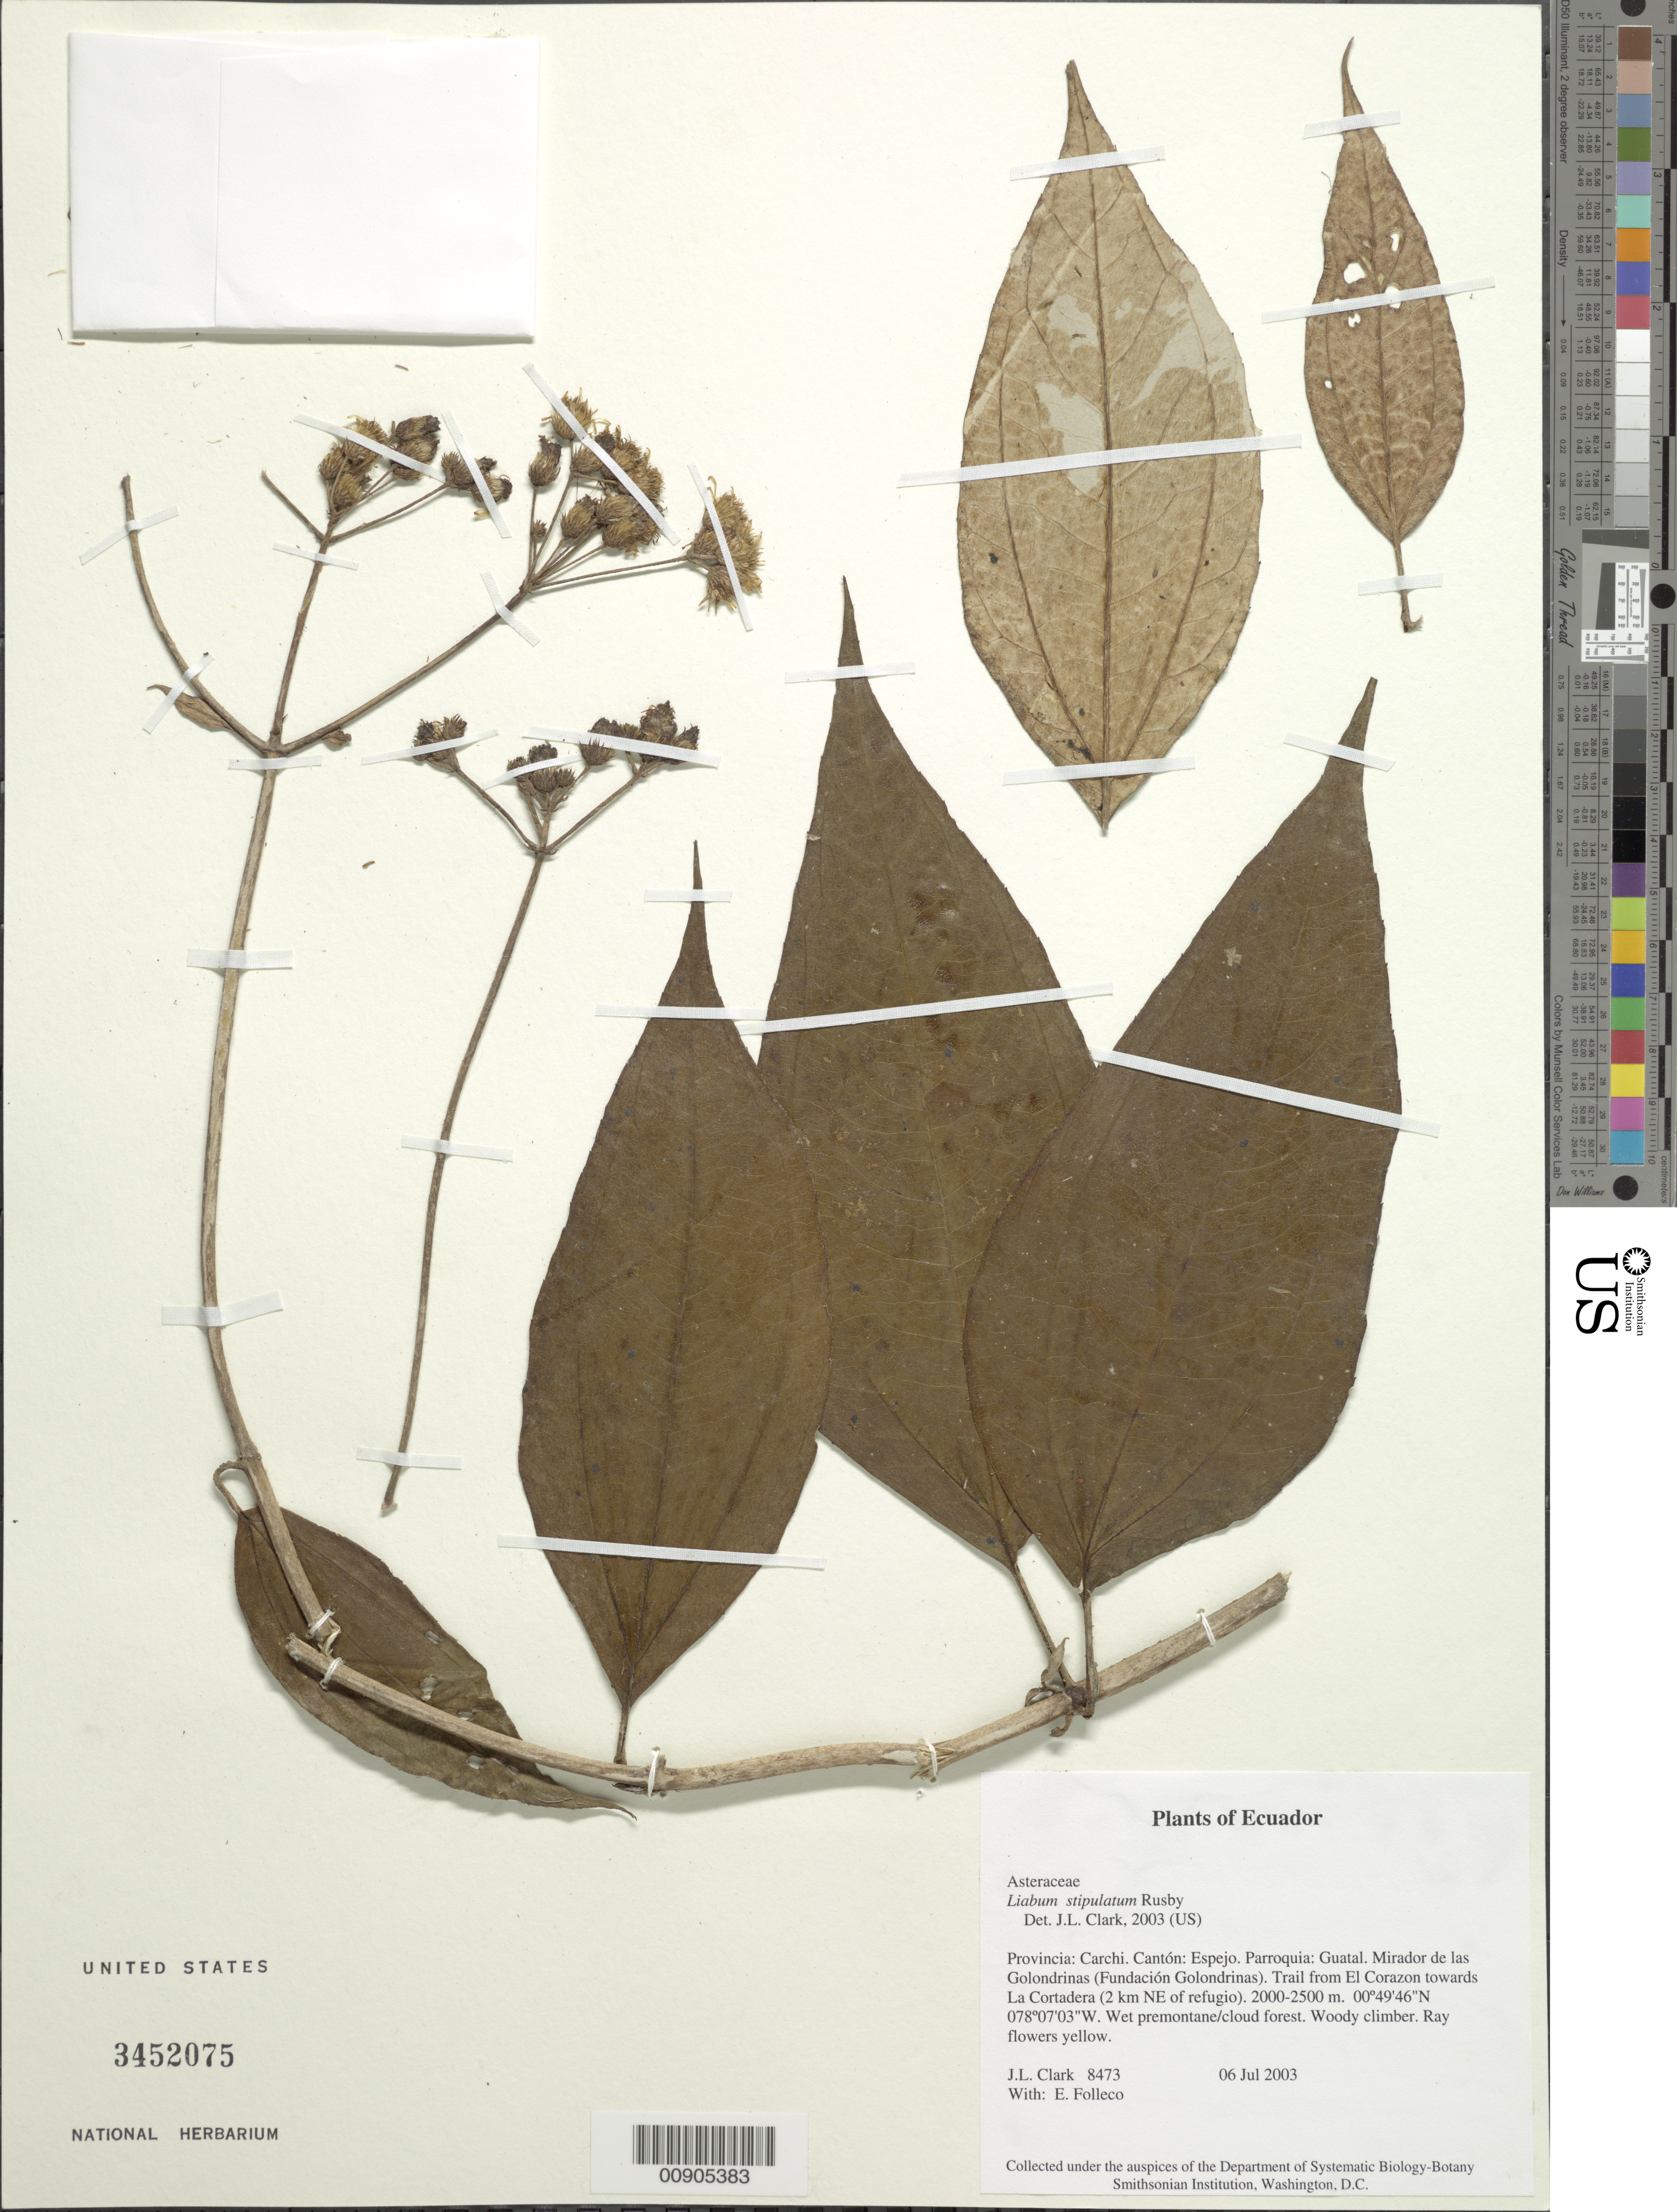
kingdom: Plantae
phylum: Tracheophyta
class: Magnoliopsida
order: Asterales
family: Asteraceae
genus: Liabum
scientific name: Liabum stipulatum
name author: Rusby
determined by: Clark, J. L., (SEL), The Marie Selby Botanical Garden (UNITED STATES)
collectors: J. L. Clark & E. Folleco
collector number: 8473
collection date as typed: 6 July 2003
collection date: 2003-07-06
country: Ecuador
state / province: Carchi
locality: Cantón Espejo, Parroquia Guatal, Mirador de las Golodrinas (Fundación Golondrinas), trail from El corazon toward La cortadera (2 km NE of refugio)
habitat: Wet premontane/cloud forest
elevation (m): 2000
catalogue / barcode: US 3452075